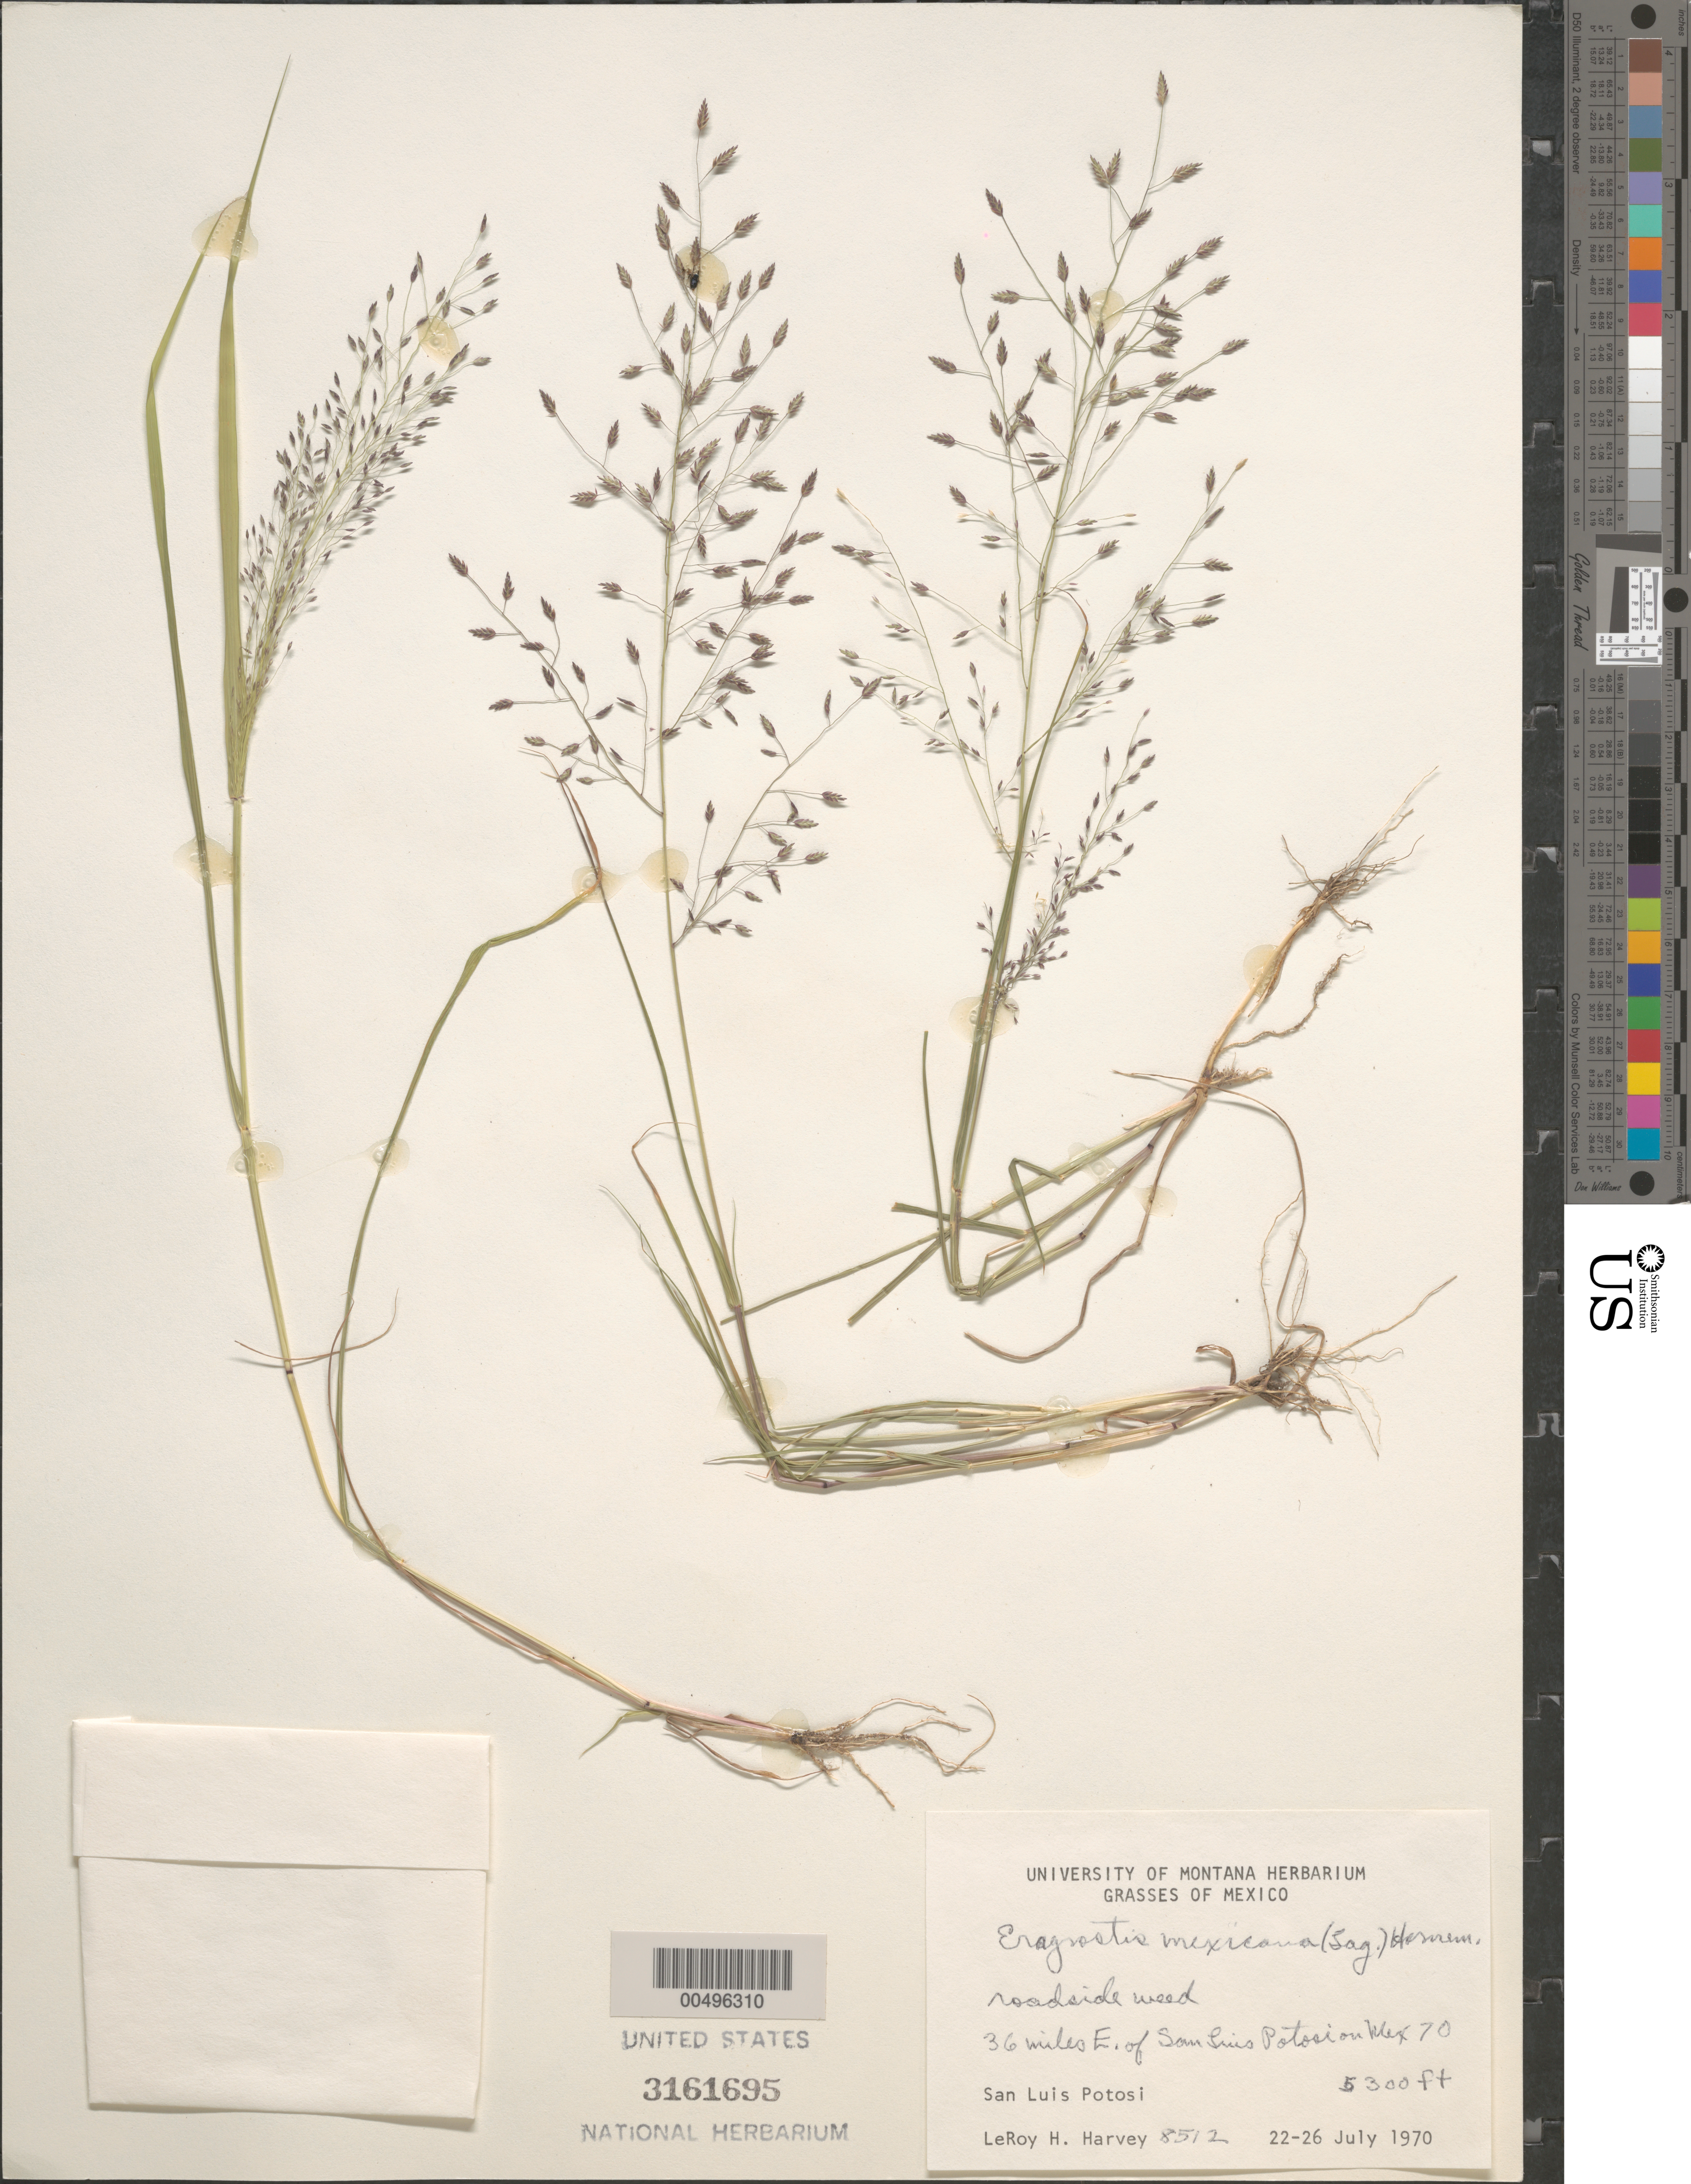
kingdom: Plantae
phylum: Tracheophyta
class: Liliopsida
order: Poales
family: Poaceae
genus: Eragrostis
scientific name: Eragrostis mexicana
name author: (Hornem.) Link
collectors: L. H. Harvey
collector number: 8512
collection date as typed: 22 Jul 1970 to 26 Jul 1970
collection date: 1970-07-22/1970-07-26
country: Mexico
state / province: San Luis Potosi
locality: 36 mi E of San Luis Potosi on Mex 70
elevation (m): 1615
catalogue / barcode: US 3161695